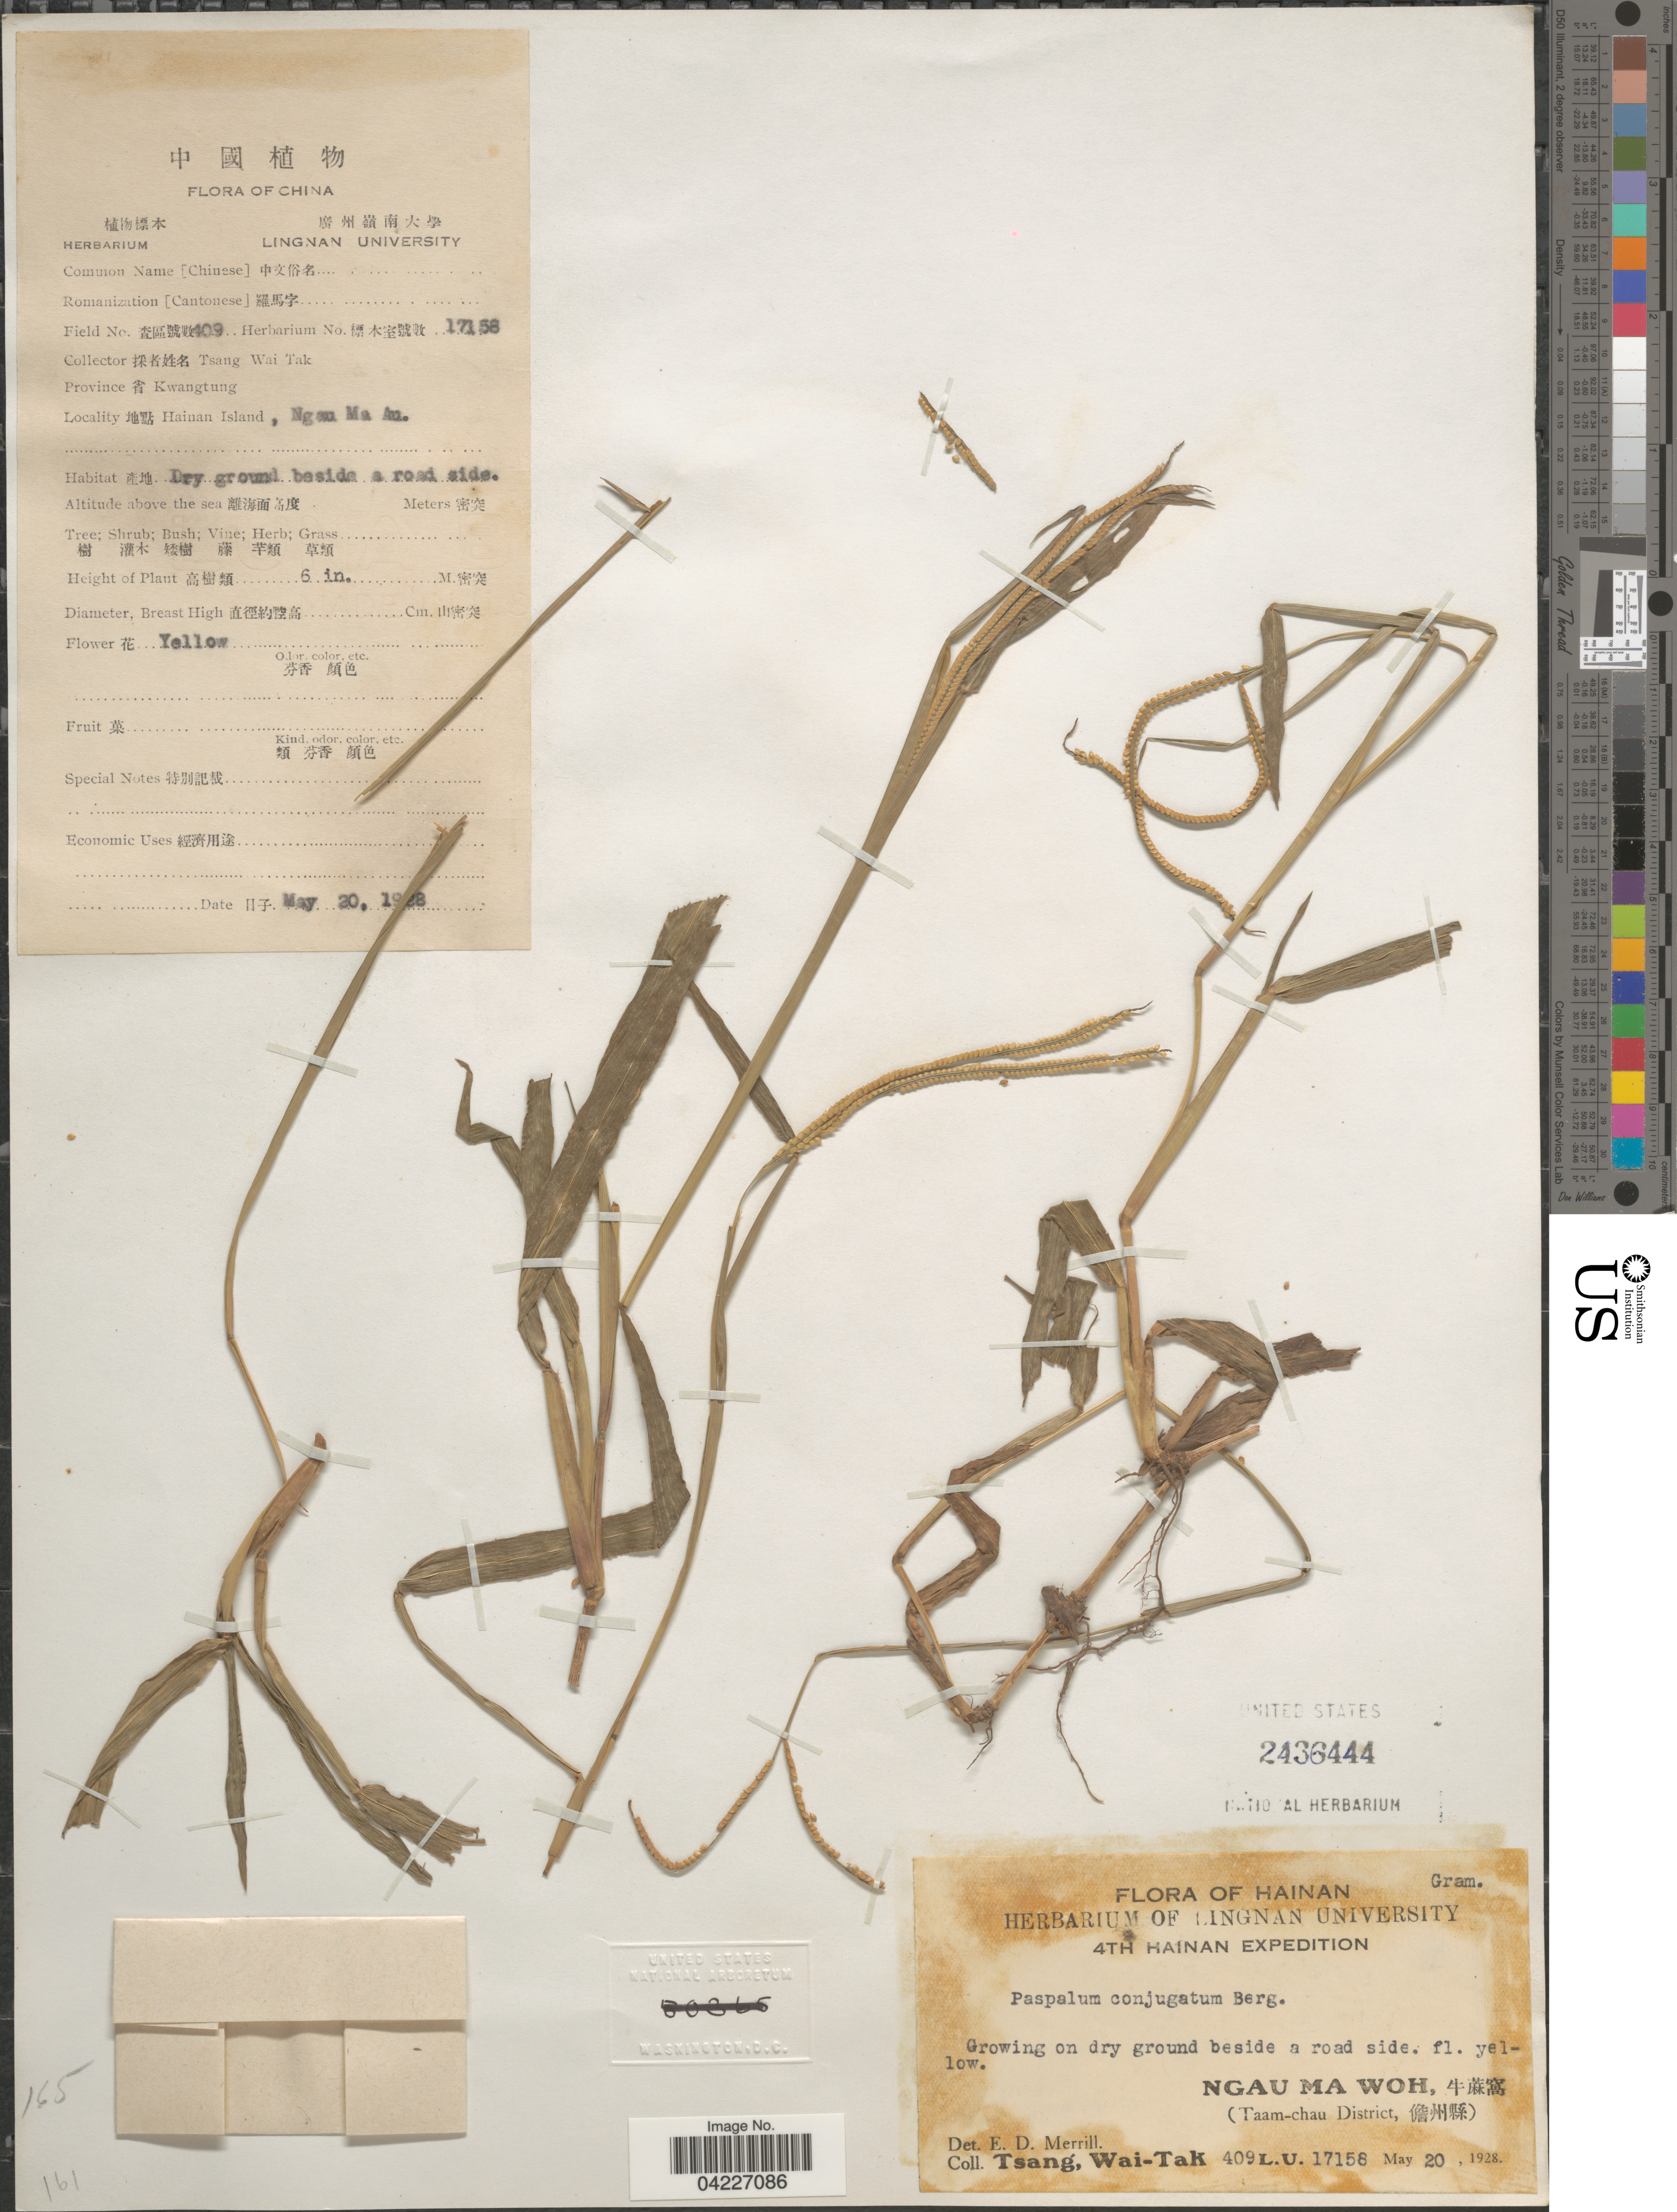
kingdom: Plantae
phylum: Tracheophyta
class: Liliopsida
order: Poales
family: Poaceae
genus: Paspalum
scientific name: Paspalum conjugatum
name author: P.J. Bergius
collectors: W. T. Tsang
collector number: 409L.U.17158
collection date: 1928-05-20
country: China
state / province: Guangdong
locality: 4th Hainan Expedition. Ngau Ma Woh, X. (Taam-chau District, X). Province Kwangtung. Hainan Island, Ngau Ma Au.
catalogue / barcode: US 2436444